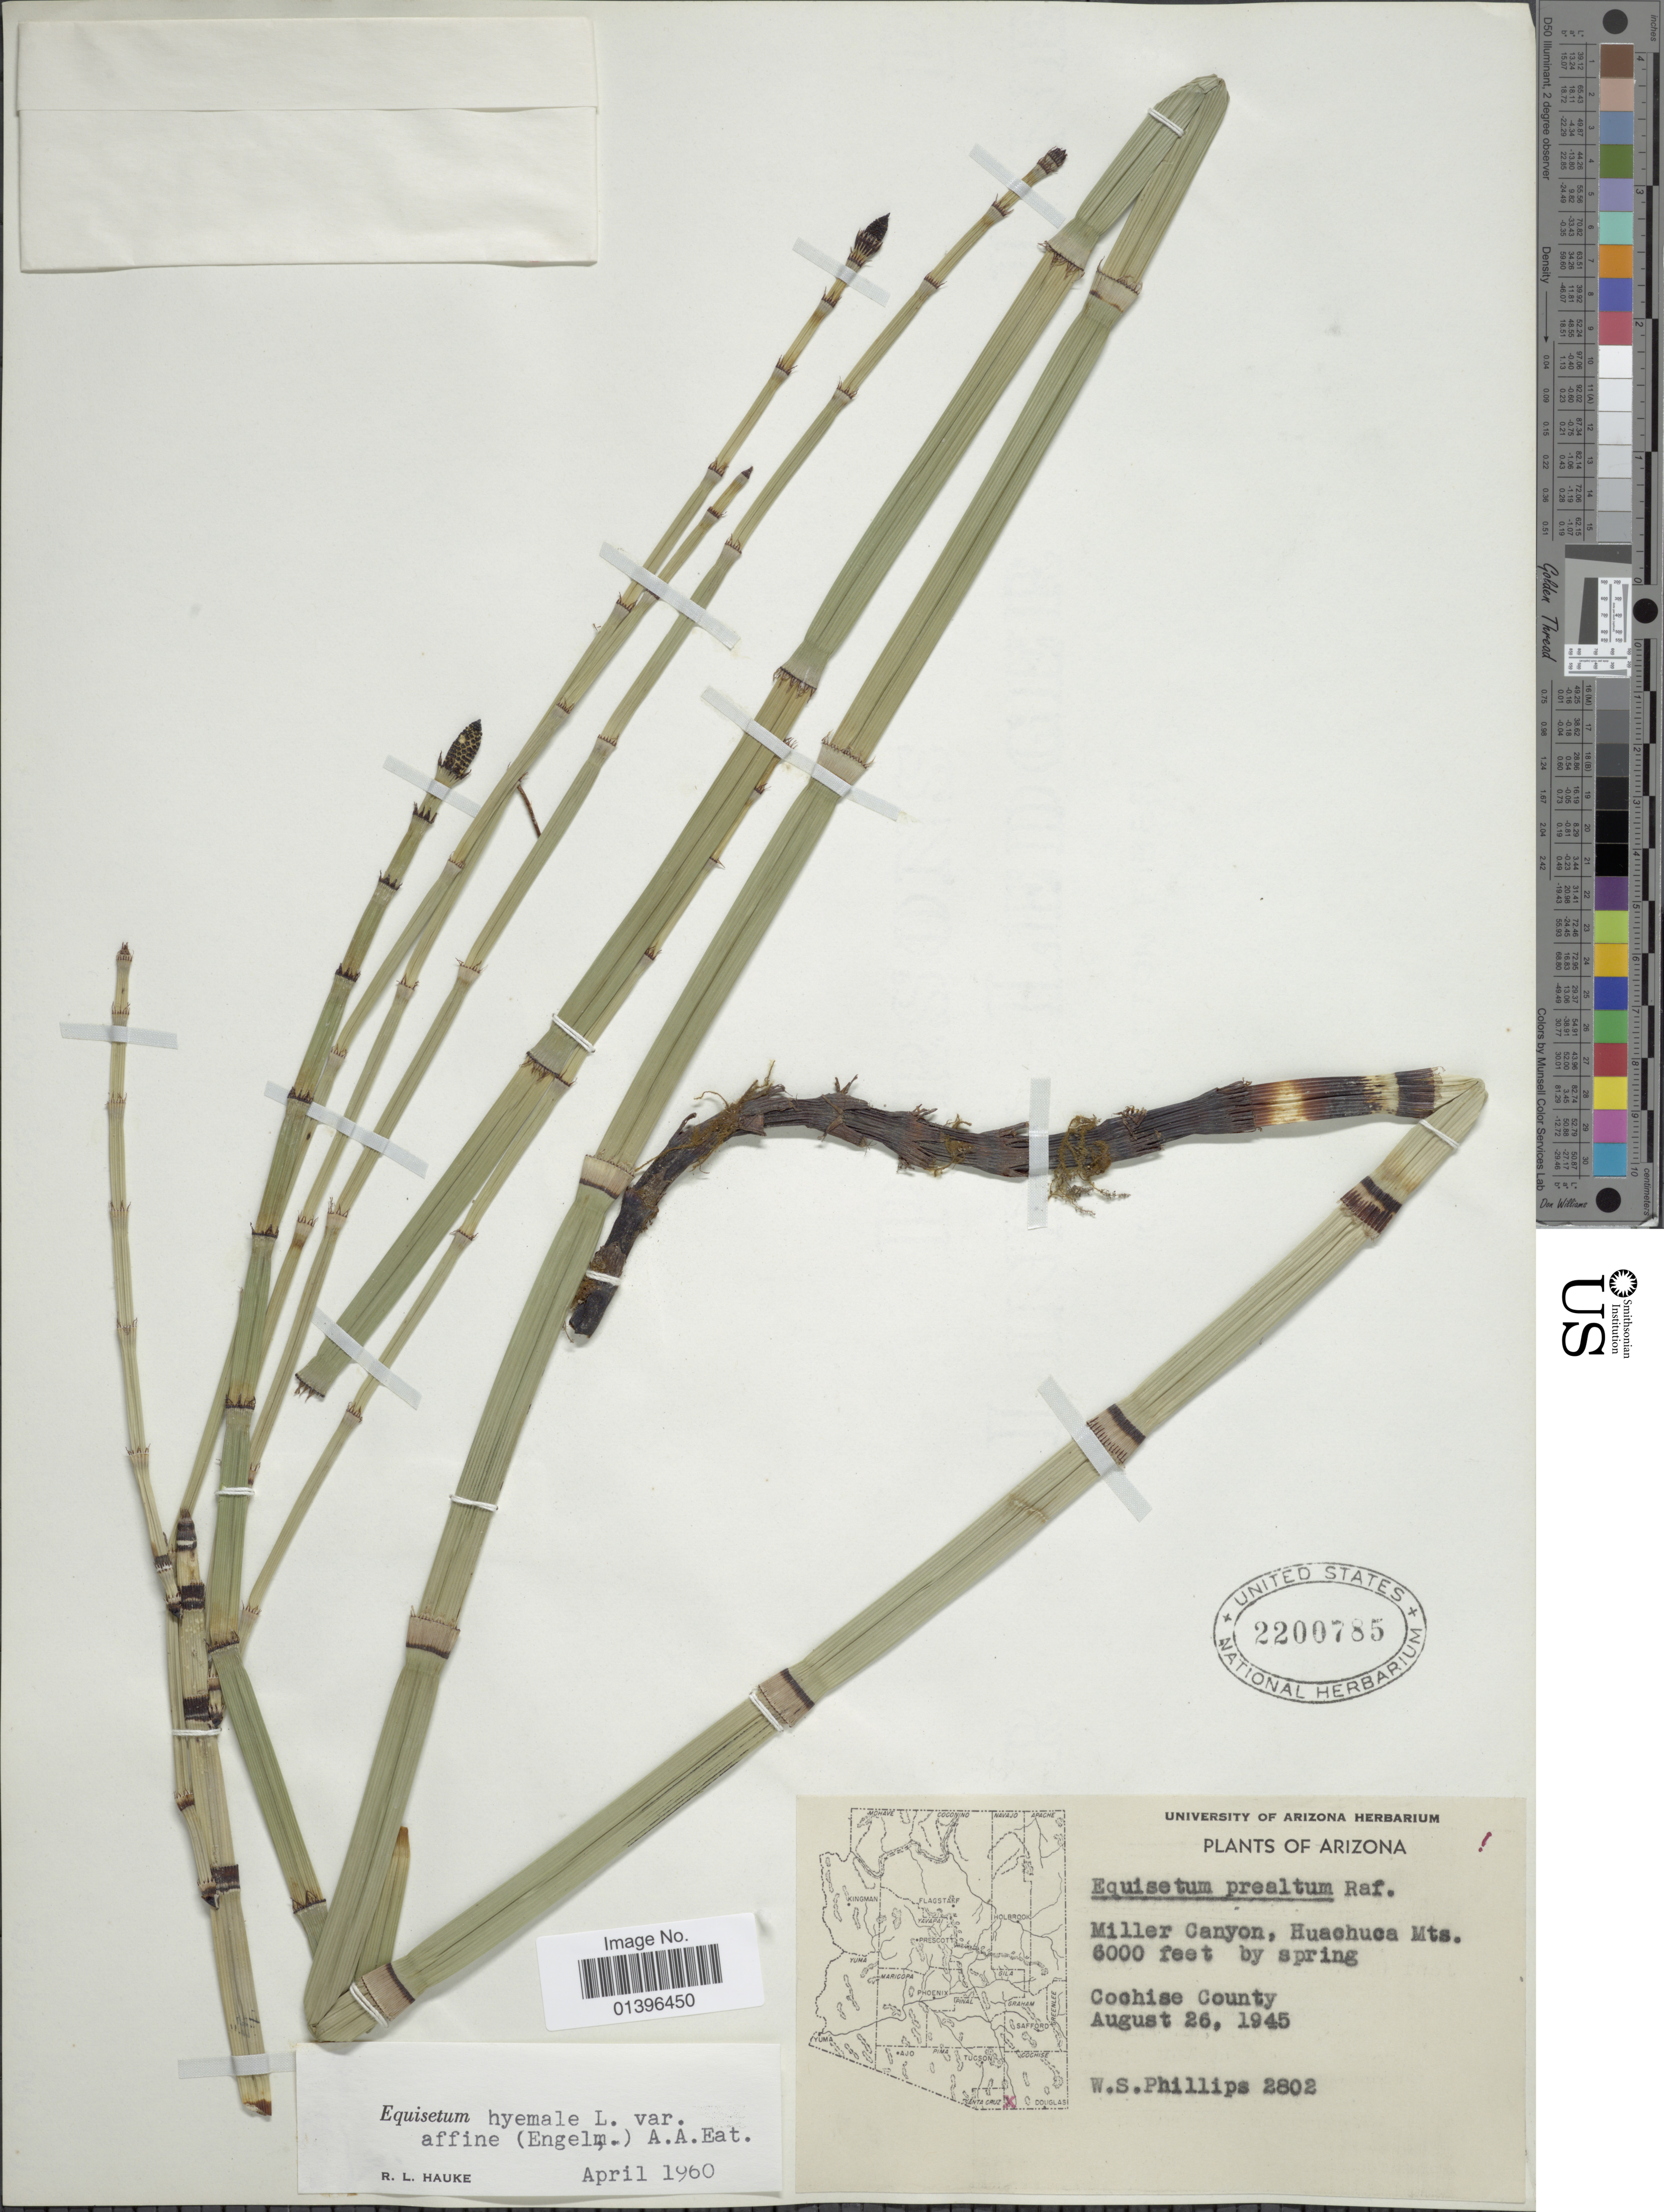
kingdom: Plantae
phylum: Tracheophyta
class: Polypodiopsida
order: Equisetales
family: Equisetaceae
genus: Equisetum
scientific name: Equisetum hyemale var. affine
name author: (Engelm.) A.A. Eaton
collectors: W. S. Phillips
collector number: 2802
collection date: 1945-08-26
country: United States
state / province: Arizona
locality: Miller Canyon, Huachuca Mts. Cochise County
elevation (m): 1829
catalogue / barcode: US 2200785